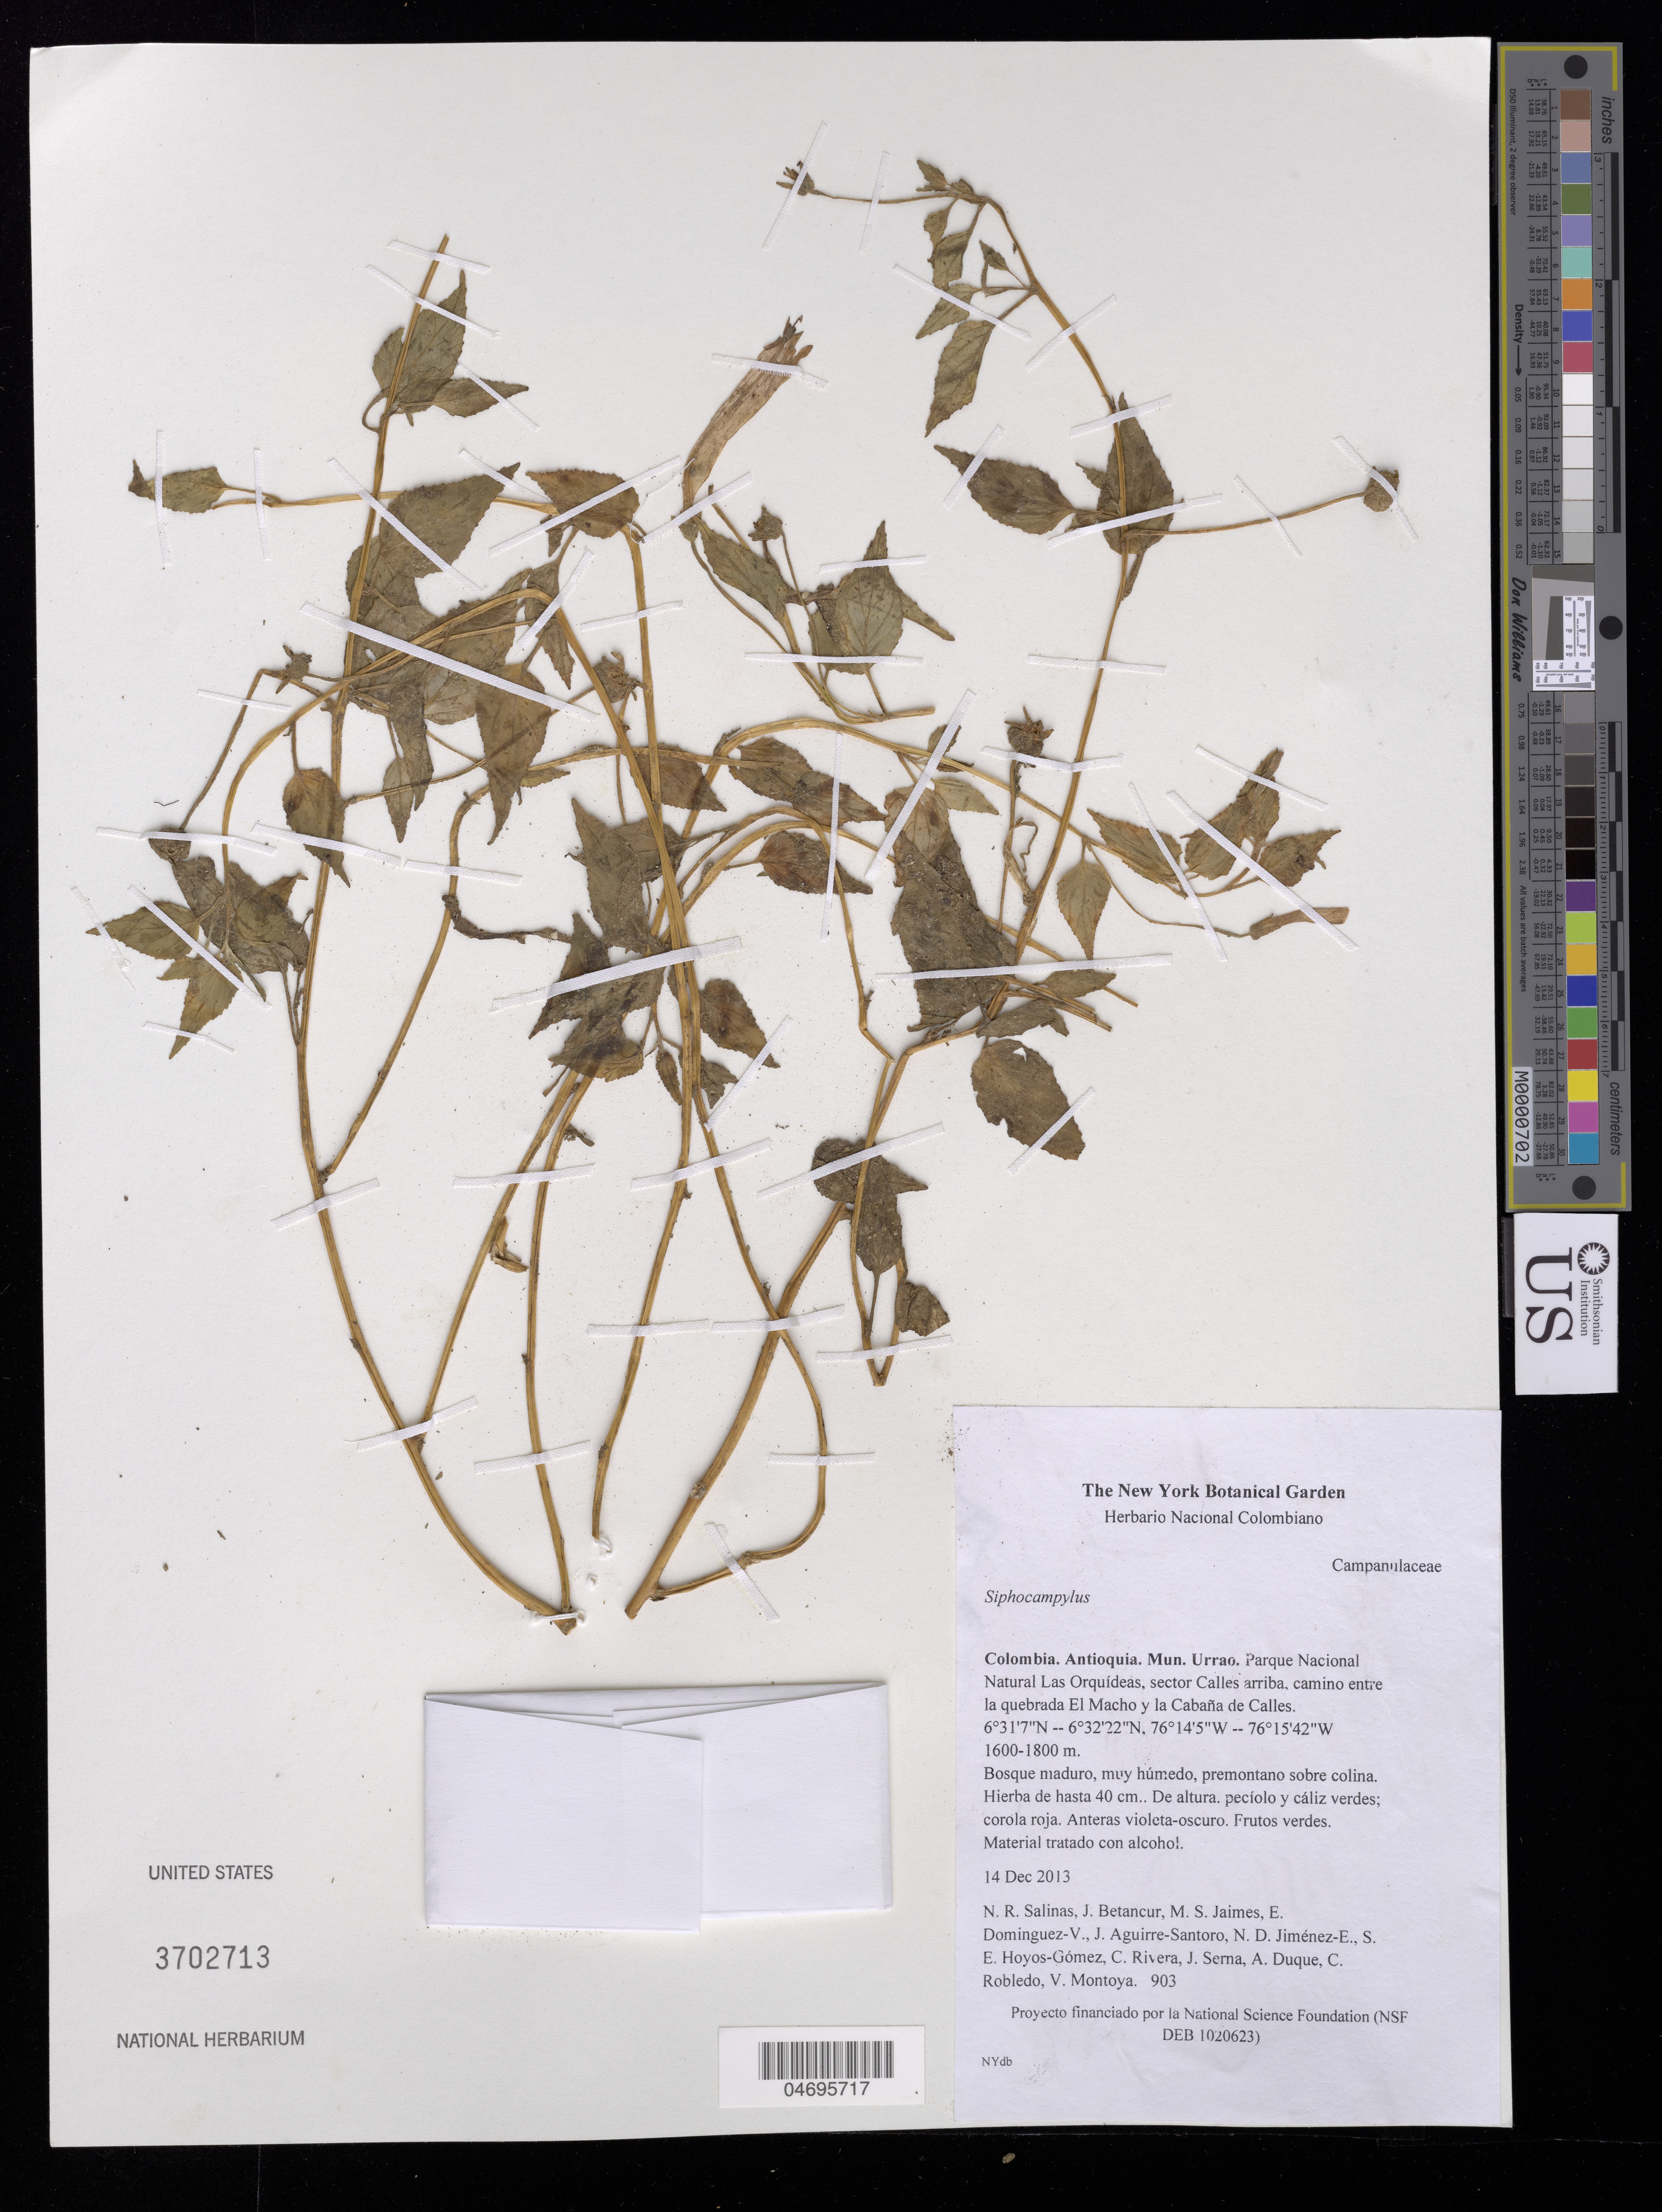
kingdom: Plantae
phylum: Tracheophyta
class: Magnoliopsida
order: Asterales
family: Campanulaceae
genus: Siphocampylus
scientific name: Siphocampylus sp.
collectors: N. Salinas, J. Betancur, M. Jaimes, E. Dominguez-V., J. Aguirre-Santoro, N. Jimenez-E., S. Hoyos-Gomez, C. Rivera, J. Serna, A. Duque, C. Robledo & V. Montoya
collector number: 903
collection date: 2013-12-14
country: Colombia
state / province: Antioquia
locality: Mun. Urrao. Parque Nacional Natural Las Orquideas, sector Calles arriba, camino entre la quebrada El Macho y la Cabana de Calles.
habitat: Bosque maduro muy humedo premontano sobre colina hierba de hasta 40 cm.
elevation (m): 1600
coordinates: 6 31 7 N- 6 32 22 N, 76 14 5 W- 76 15 42 W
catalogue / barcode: US 3702713